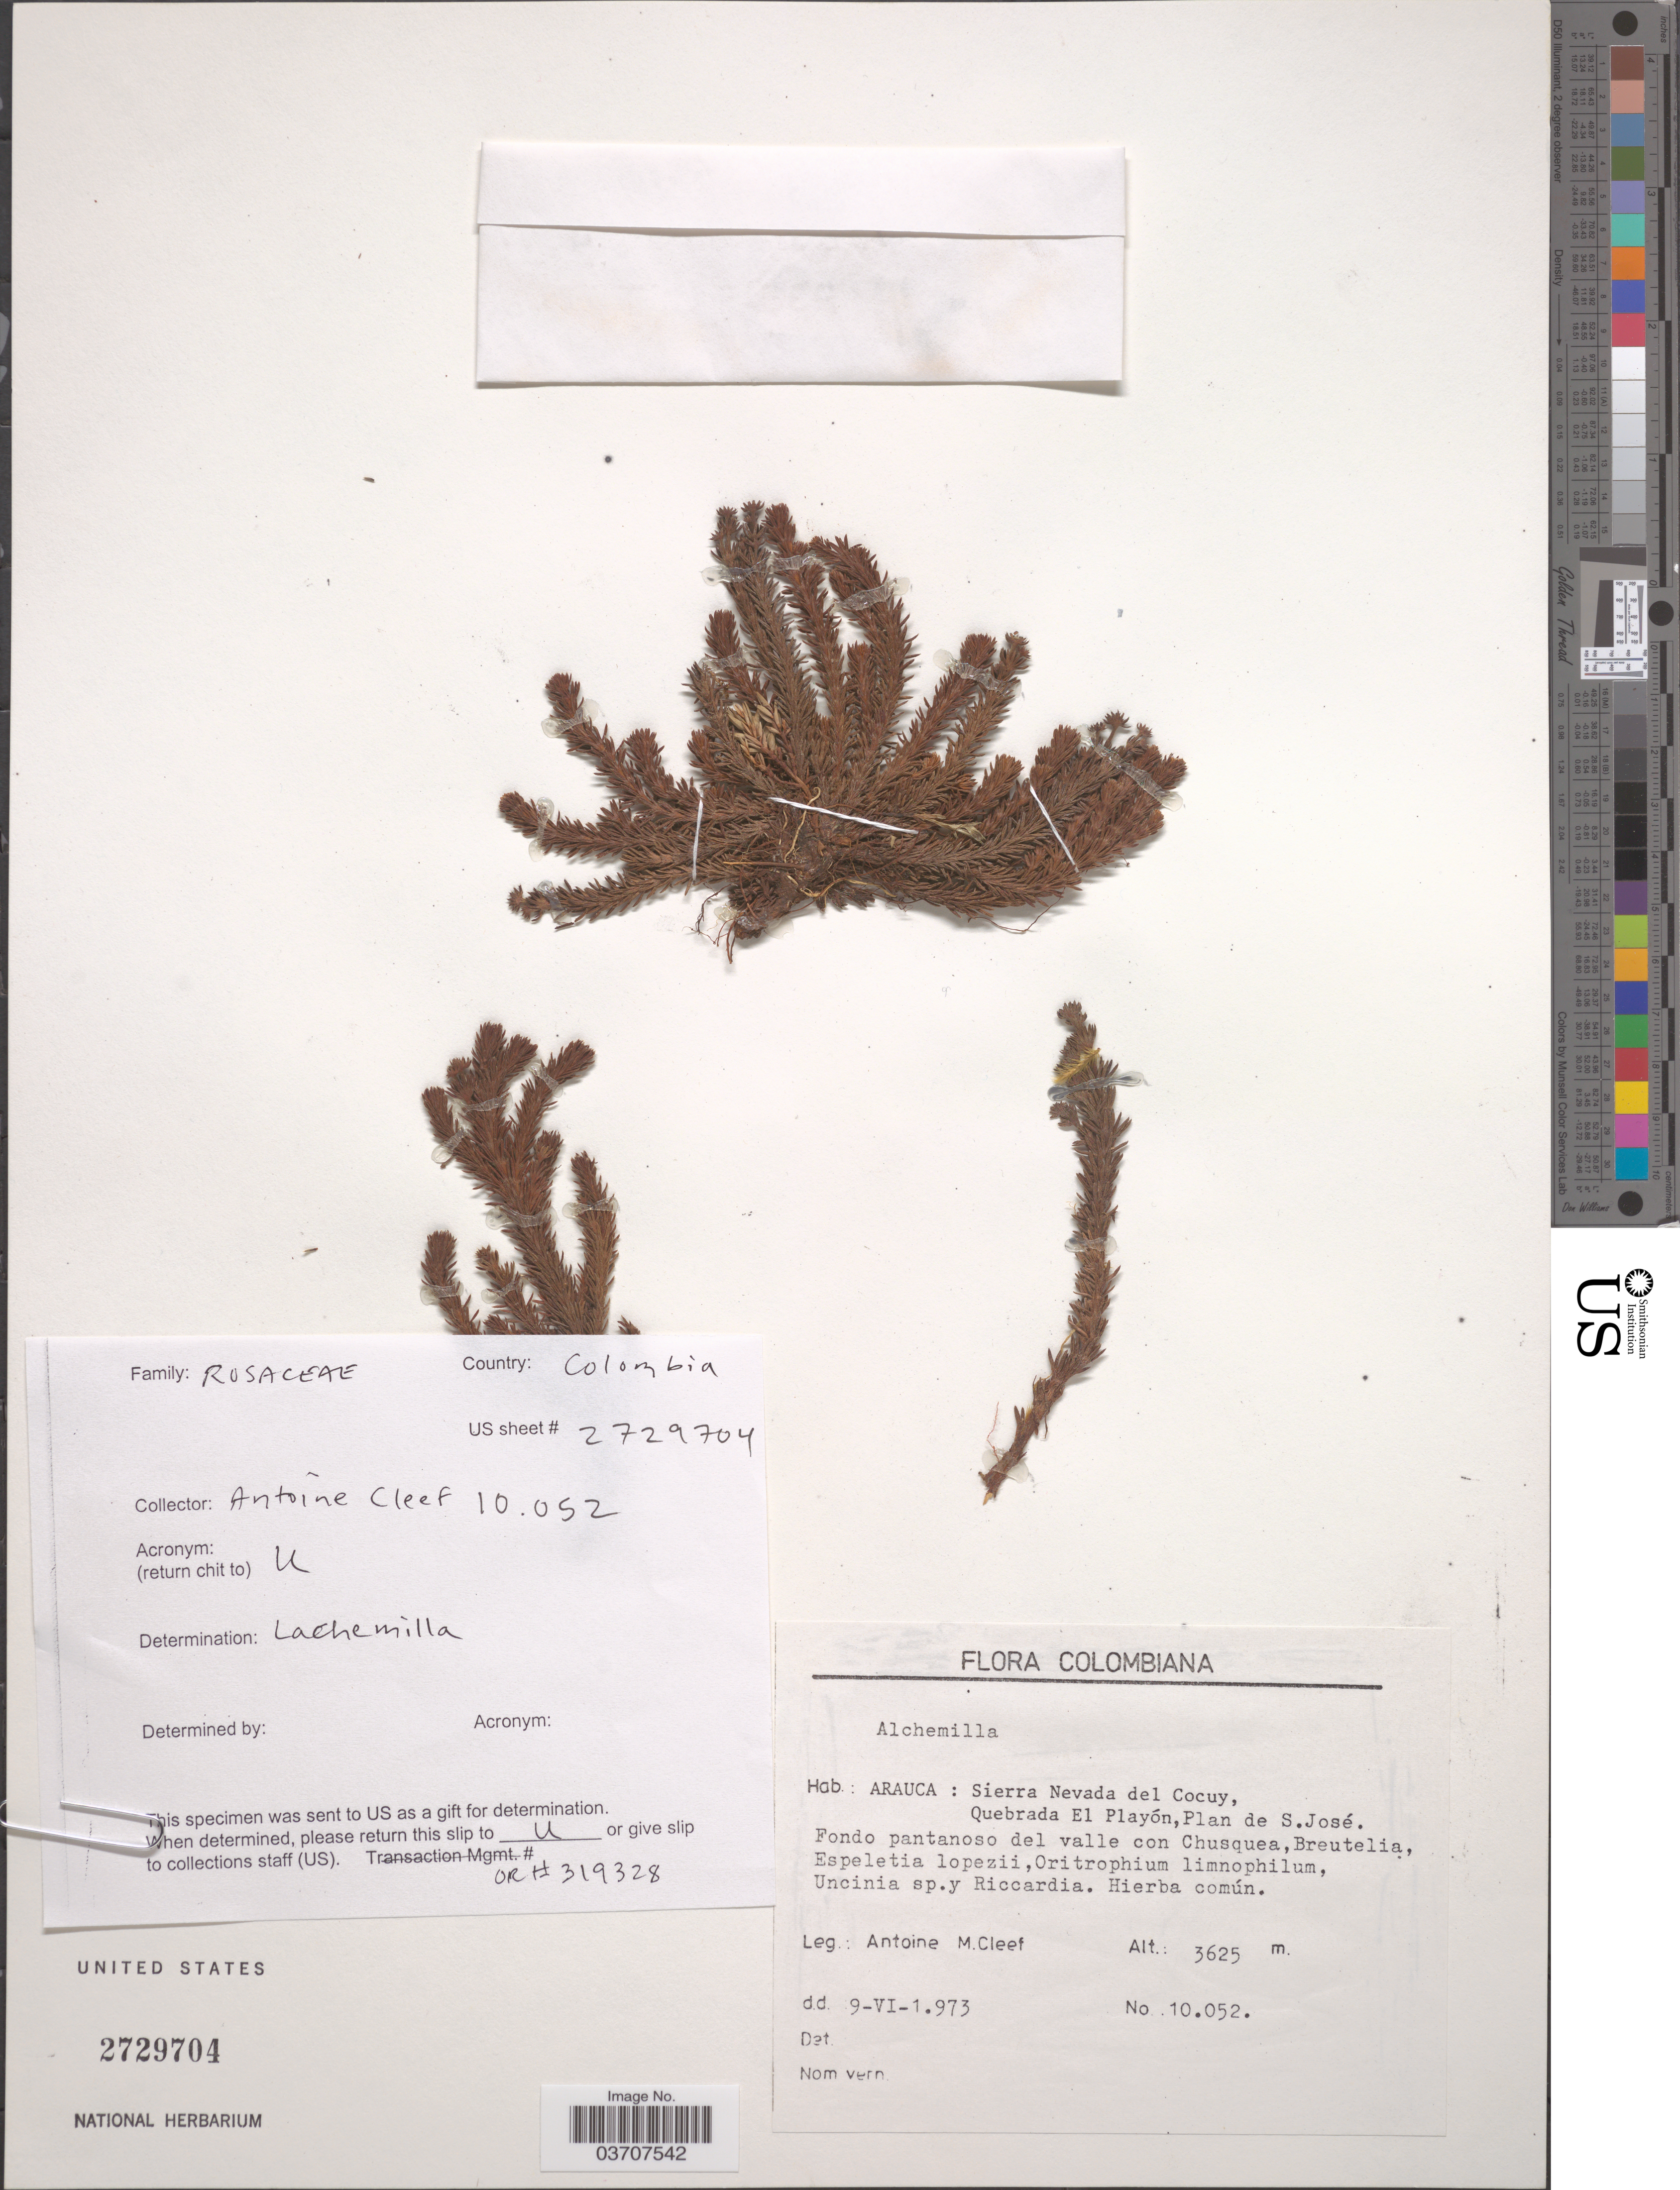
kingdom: Plantae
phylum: Tracheophyta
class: Magnoliopsida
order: Rosales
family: Rosaceae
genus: Alchemilla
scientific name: Alchemilla hispidula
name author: L.M. Perry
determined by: Dorr, L. J., (BOT), Smithsonian Institution - National Museum of Natural History (UNITED STATES)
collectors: A. M. Cleef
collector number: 10052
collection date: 1973-06-09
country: Colombia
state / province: Arauca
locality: Sierra Nevada del Cocuy, Quebrada El Playón, Plan de S.José.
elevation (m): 3625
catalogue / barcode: US 2729704